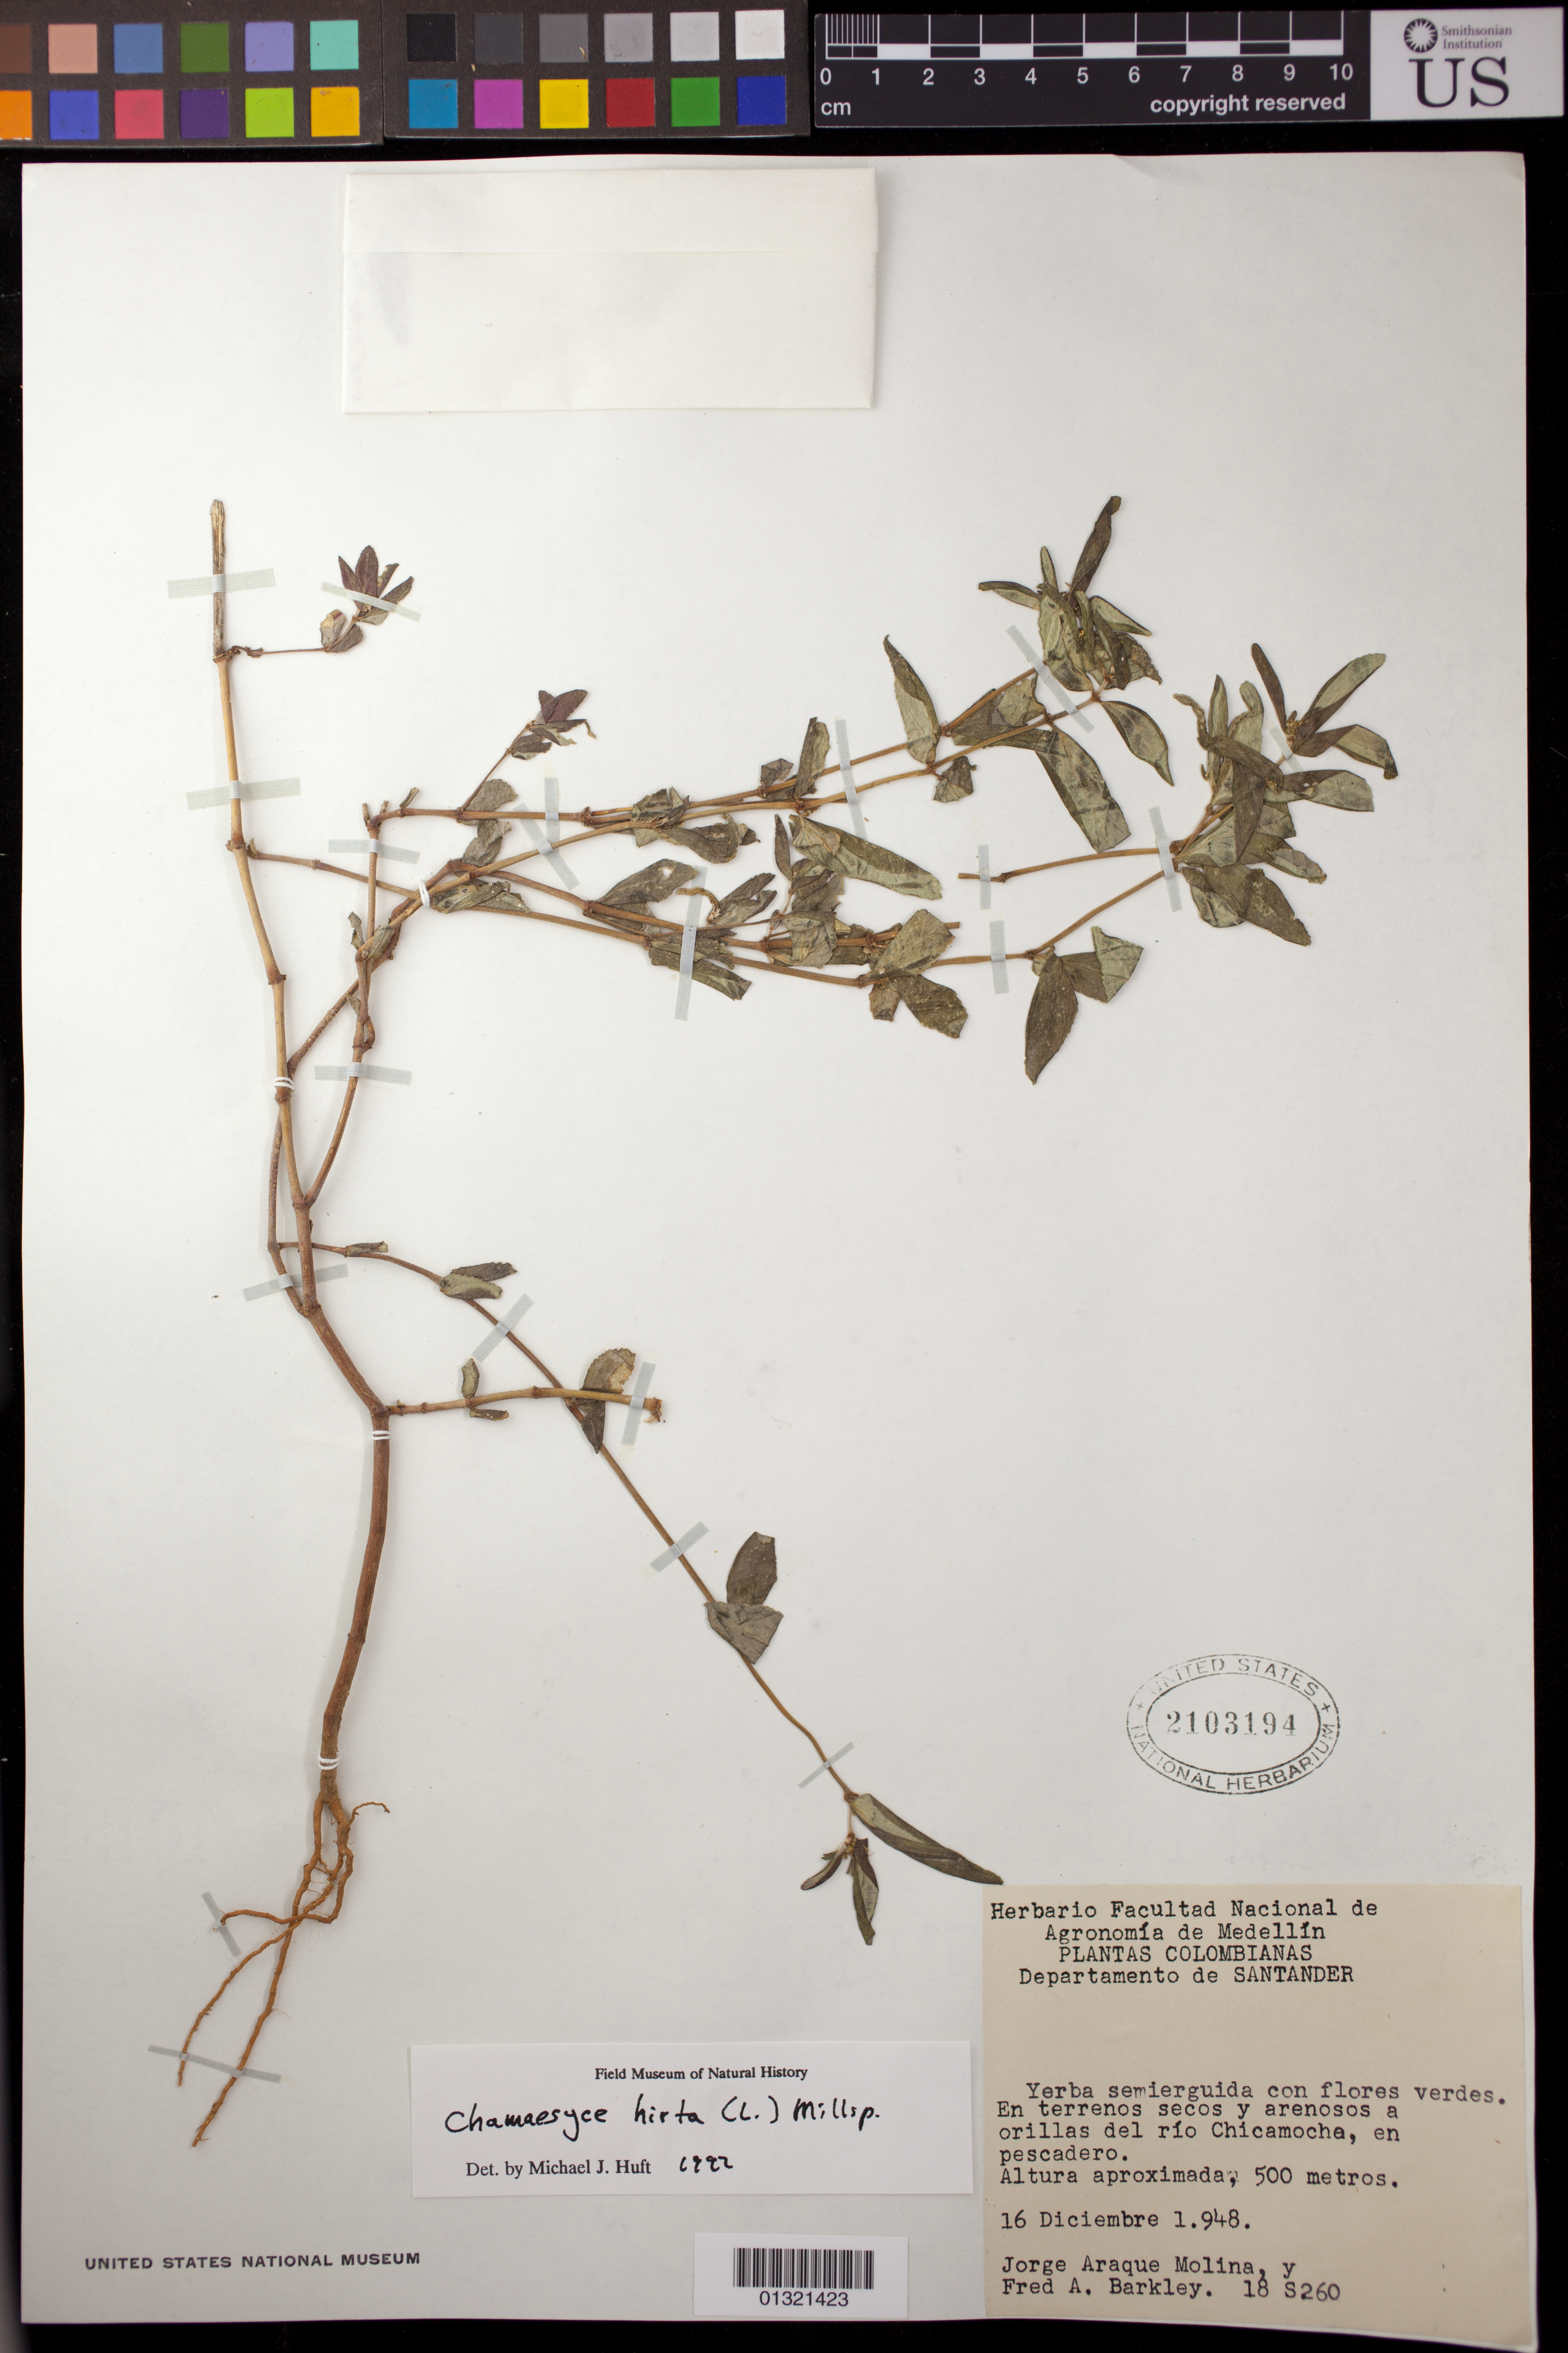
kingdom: Plantae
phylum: Tracheophyta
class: Magnoliopsida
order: Malpighiales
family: Euphorbiaceae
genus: Euphorbia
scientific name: Euphorbia hirta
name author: L.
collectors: J. A. Molina & F. A. Barkley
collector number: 18 S260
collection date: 1948-12-16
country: Colombia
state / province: Santander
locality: a orillas del río Chicamocha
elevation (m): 500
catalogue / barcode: US 2103194